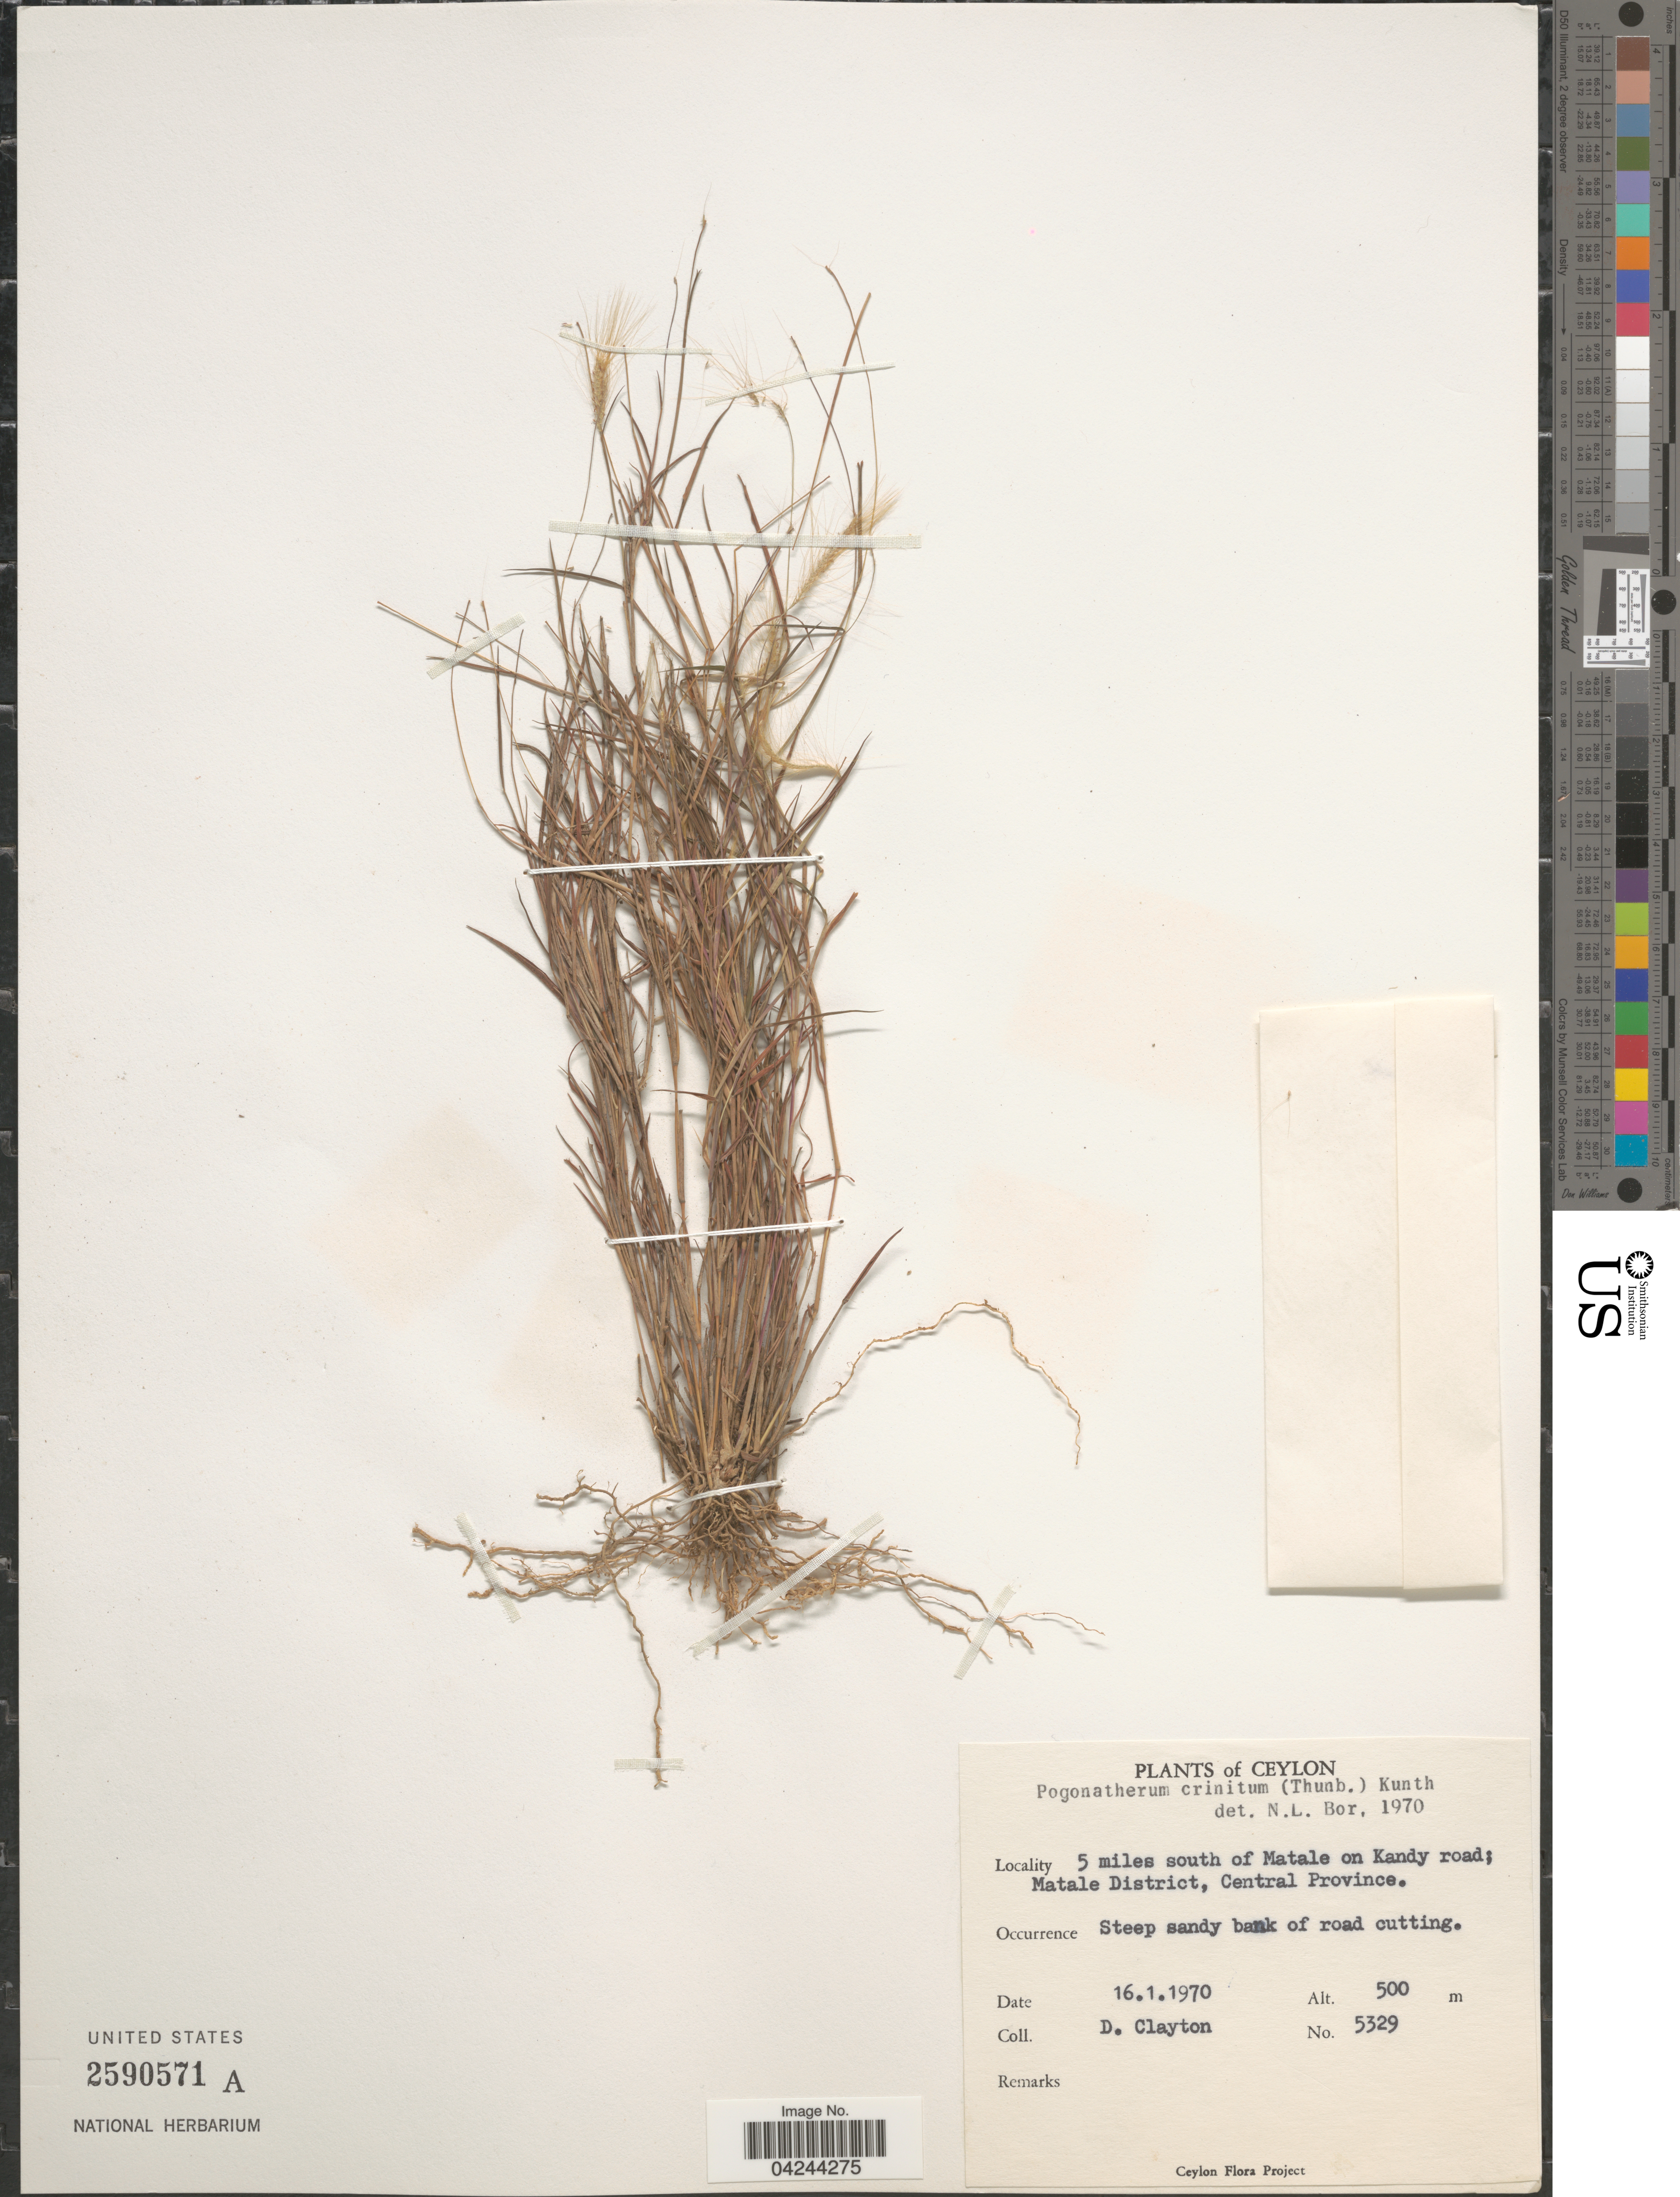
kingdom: Plantae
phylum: Tracheophyta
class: Liliopsida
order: Poales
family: Poaceae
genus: Pogonatherum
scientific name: Pogonatherum crinitum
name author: (Thunb.) Kunth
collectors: D. Clayton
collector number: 5329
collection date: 1970-01-16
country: Sri Lanka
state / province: Central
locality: Ceylon. 5 miles south of Matale on Kandy road; Matale District.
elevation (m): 500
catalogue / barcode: US 2590571A